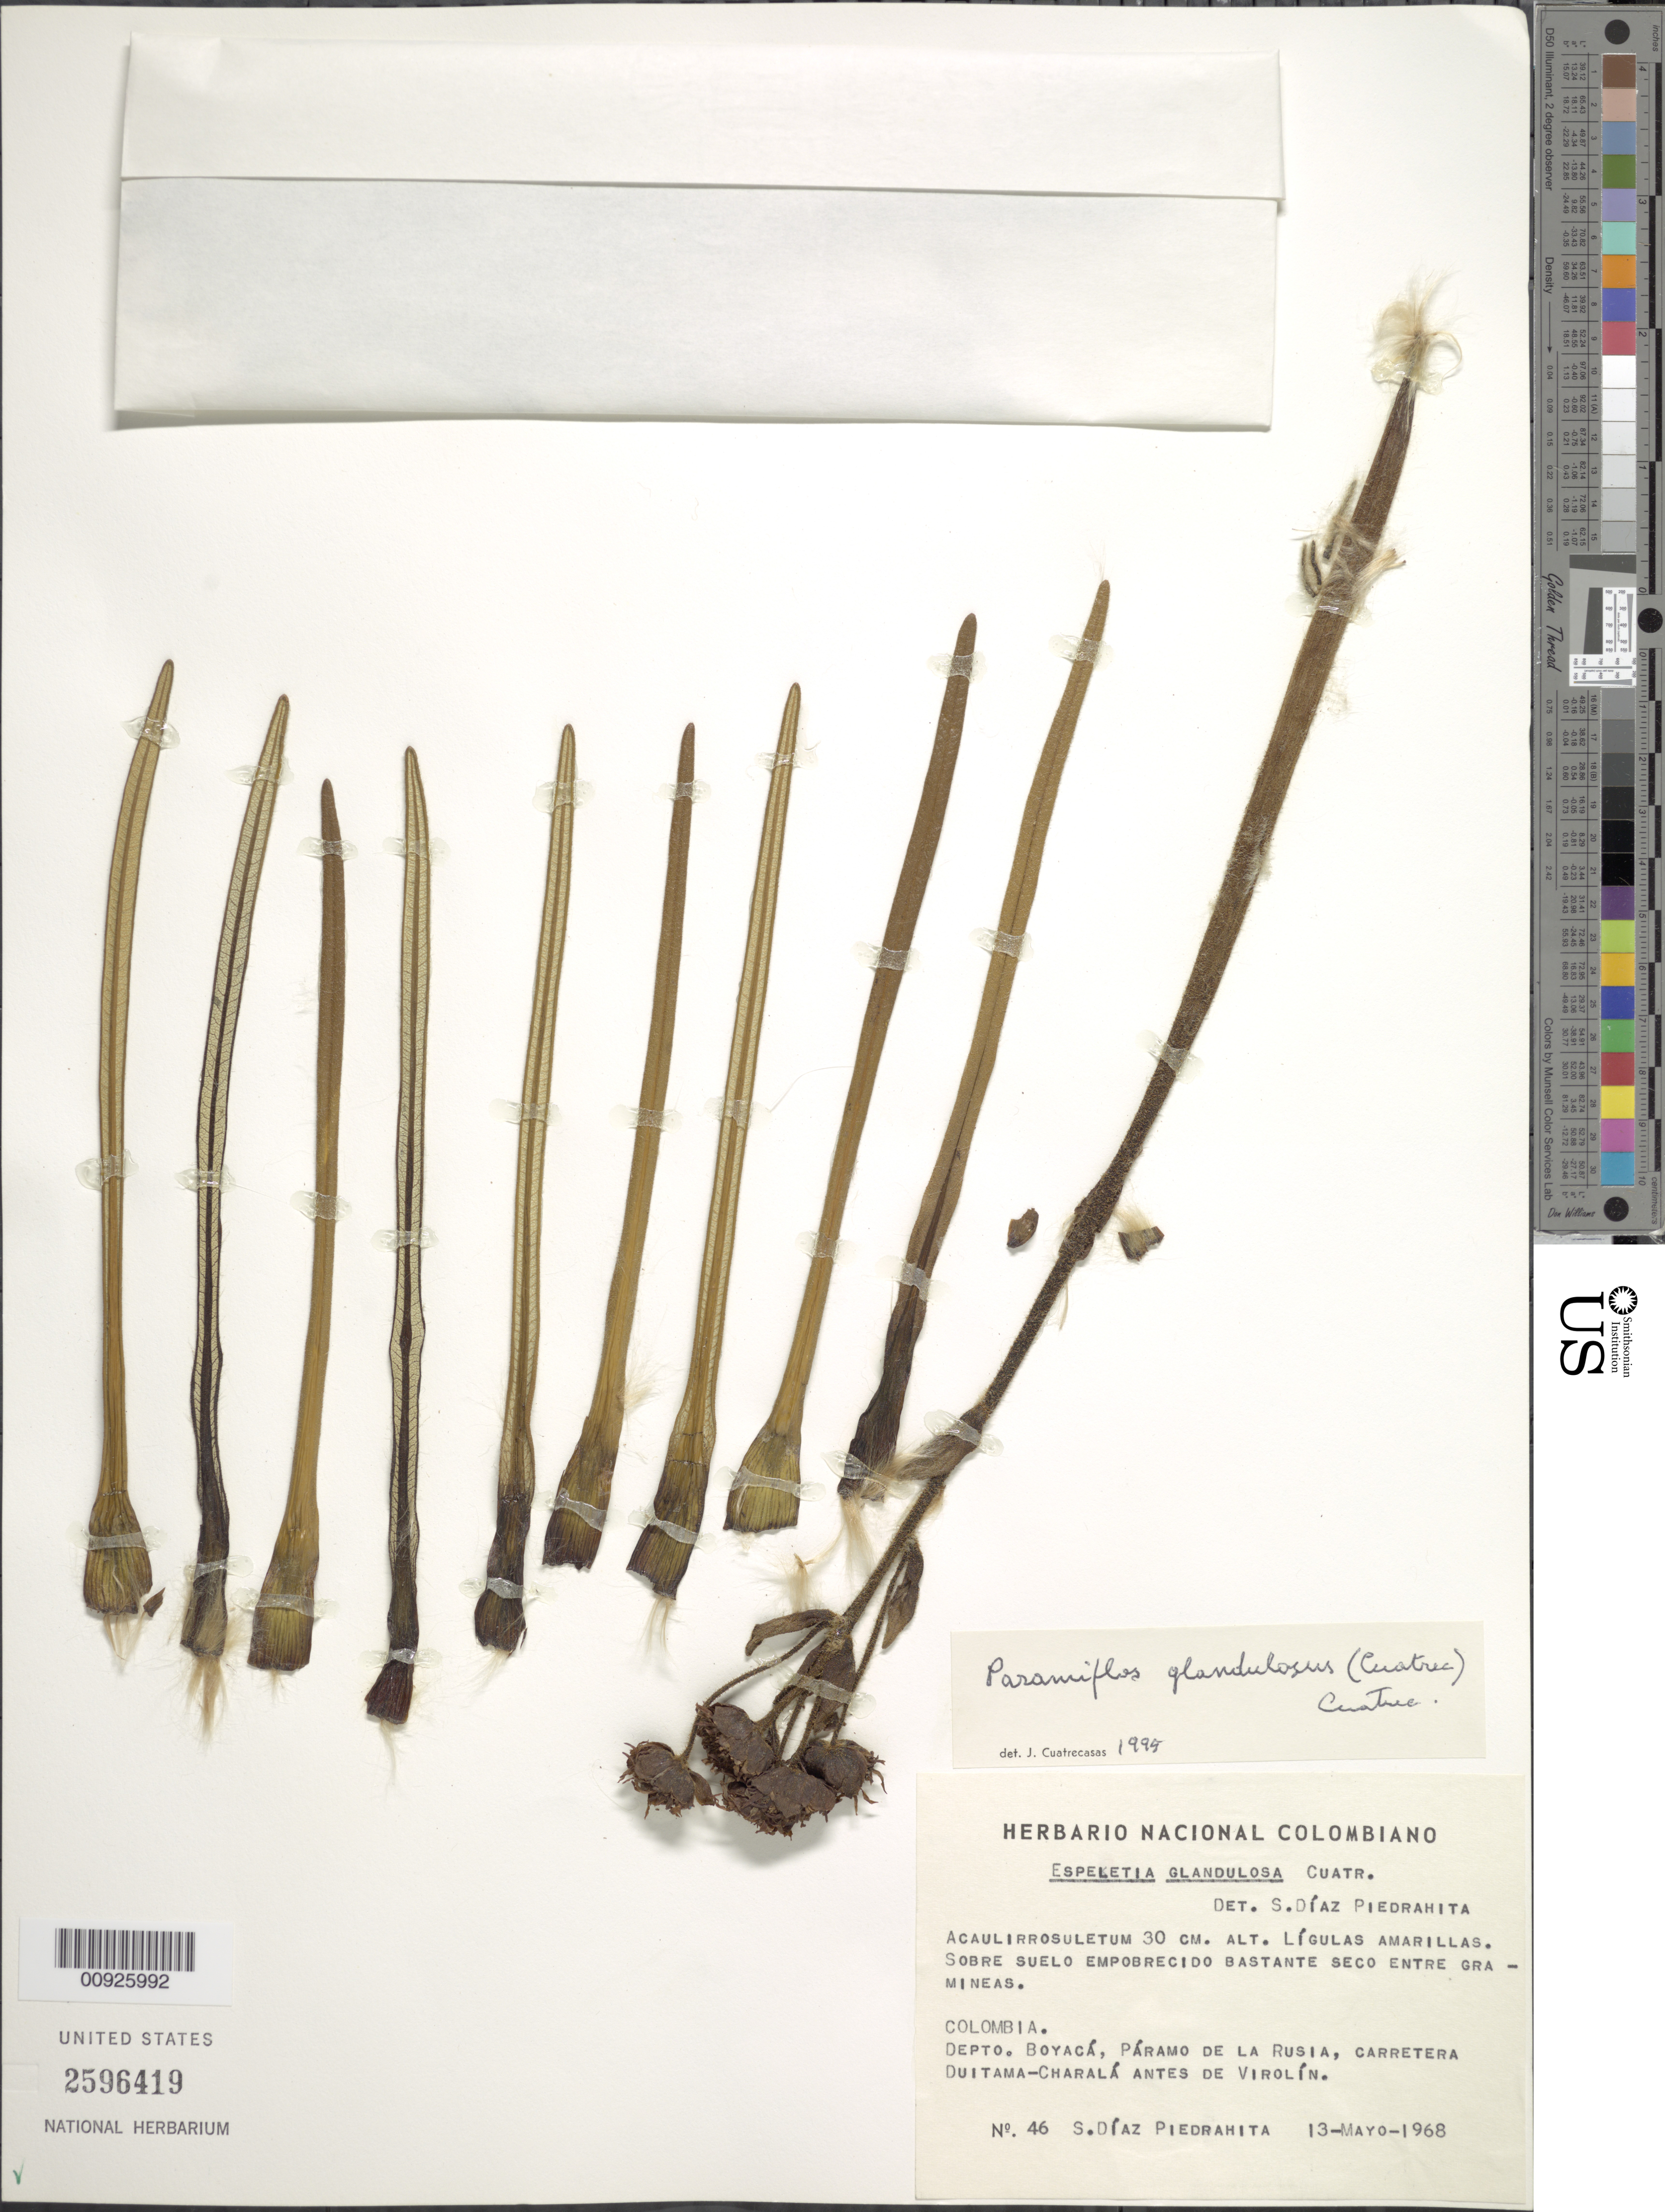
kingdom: Plantae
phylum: Tracheophyta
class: Magnoliopsida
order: Asterales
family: Asteraceae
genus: Paramiflos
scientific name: Paramiflos glandulosus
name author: (Cuatrec.) Cuatrec.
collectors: S. Díaz Píedrahíta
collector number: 46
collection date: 1968-05-13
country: Colombia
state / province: Boyacá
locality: P. de la Rusia. Carretera Duitama-Charalá antes de Virolín.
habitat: Sobre suelo empobrecido bastante seco entre gramíneas.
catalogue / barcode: US 2596419